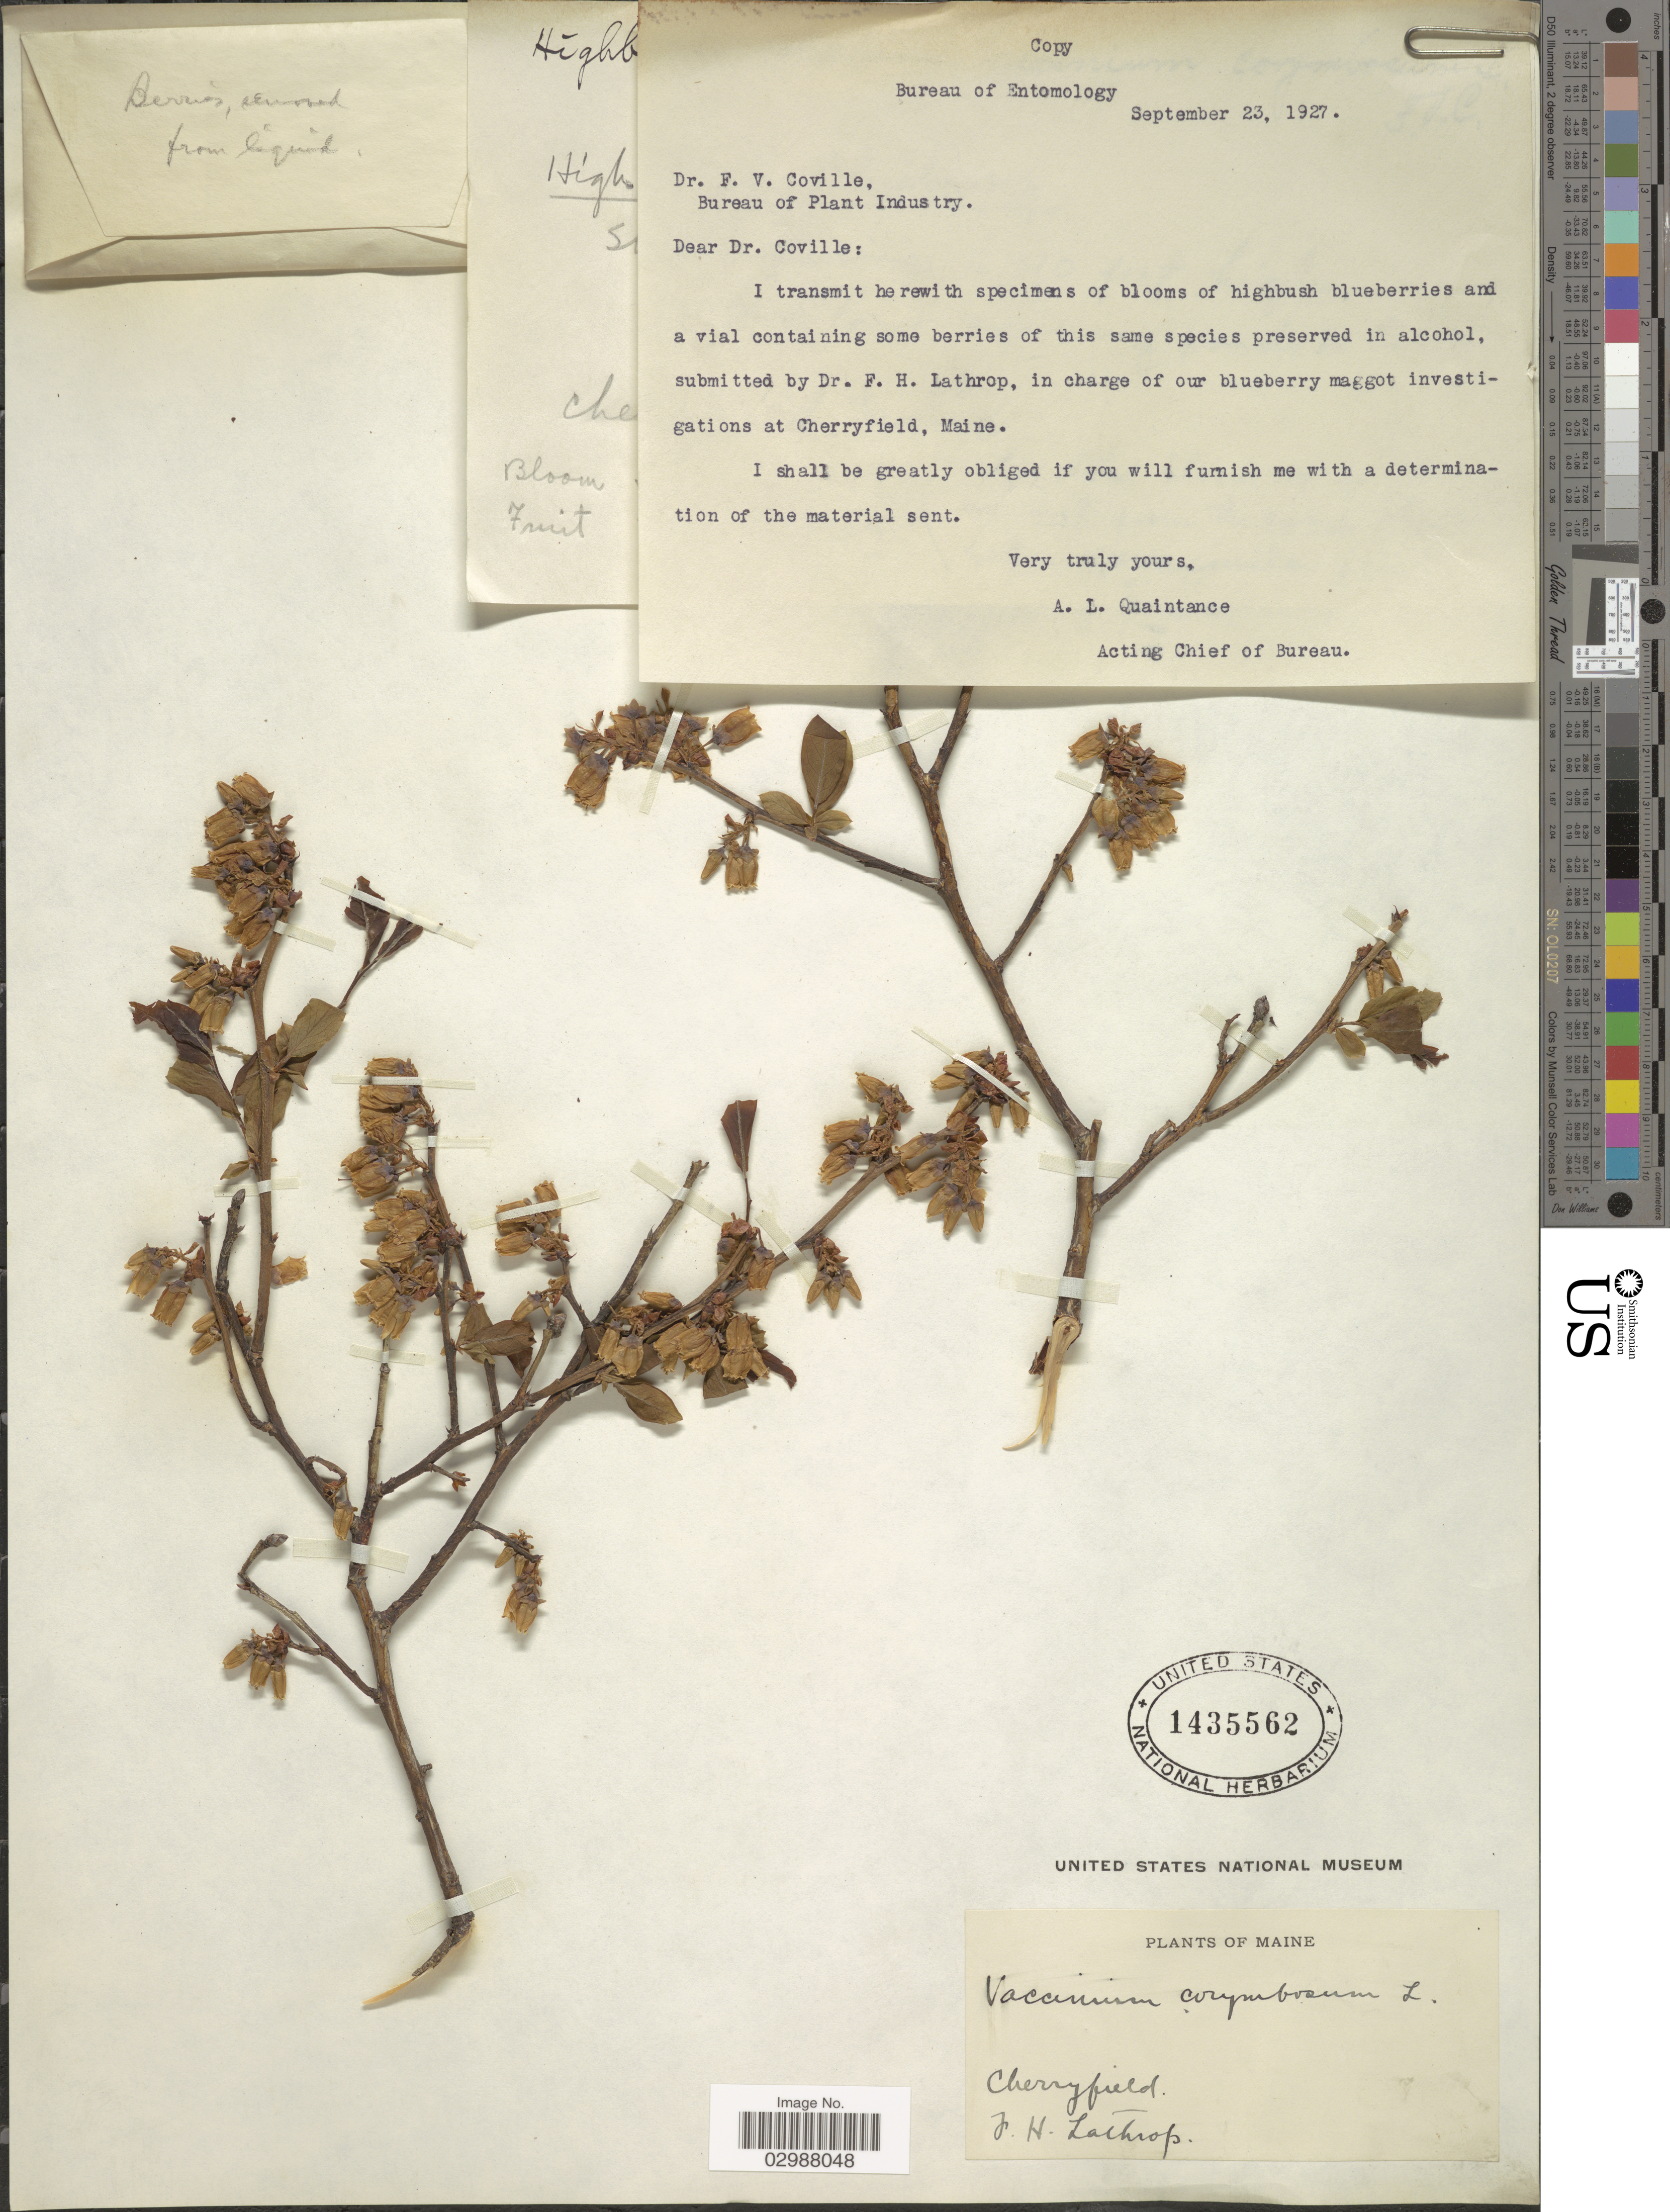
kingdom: Plantae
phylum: Tracheophyta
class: Magnoliopsida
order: Ericales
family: Ericaceae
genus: Vaccinium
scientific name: Vaccinium corymbosum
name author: L.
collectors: F. Lathrop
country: United States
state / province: Maine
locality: Cherryfield.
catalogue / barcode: US 1435562